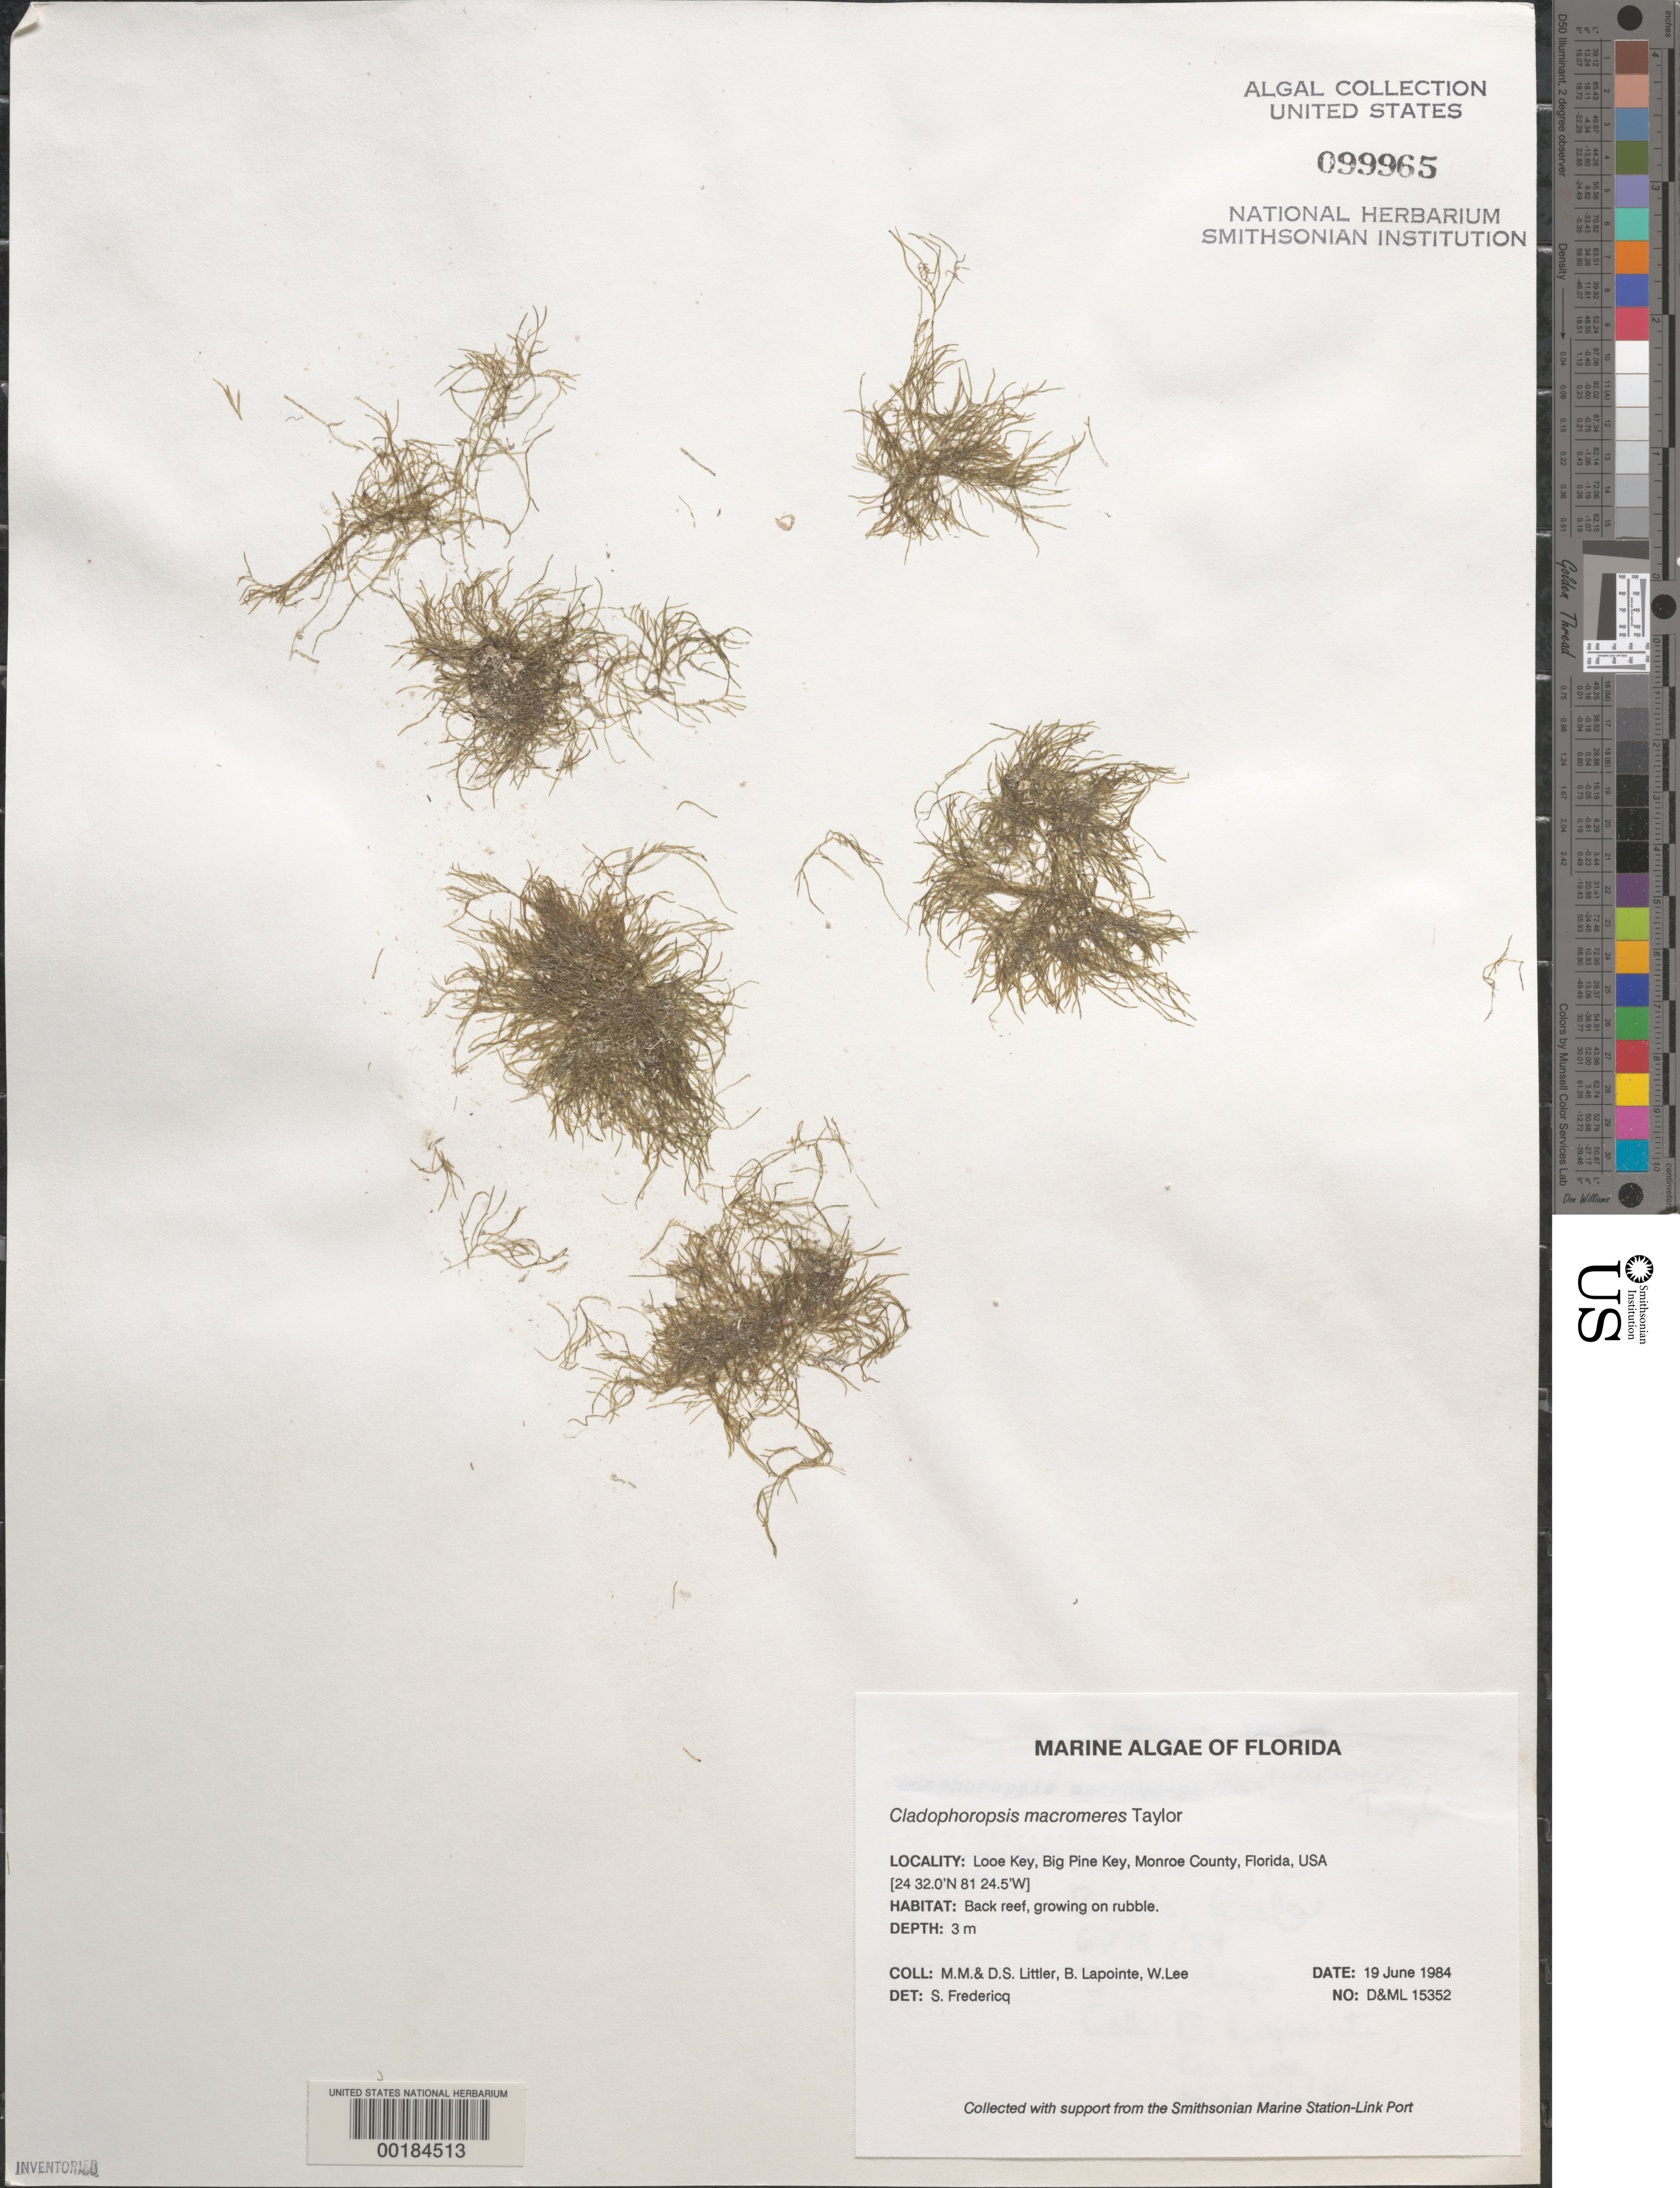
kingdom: Plantae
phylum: Chlorophyta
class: Ulvophyceae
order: Siphonocladales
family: Boodleaceae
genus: Cladophoropsis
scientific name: Cladophoropsis macromeres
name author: W.R. Taylor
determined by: Fredericq, S.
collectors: M. M. Littler, D. S. Littler, B. Lapointe & W. Lee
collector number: D&ML 15352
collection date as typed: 19 Jun 1984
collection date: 1984-06-19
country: United States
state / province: Florida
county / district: Monroe County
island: Looe Key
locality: Looe Key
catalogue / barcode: US 99965